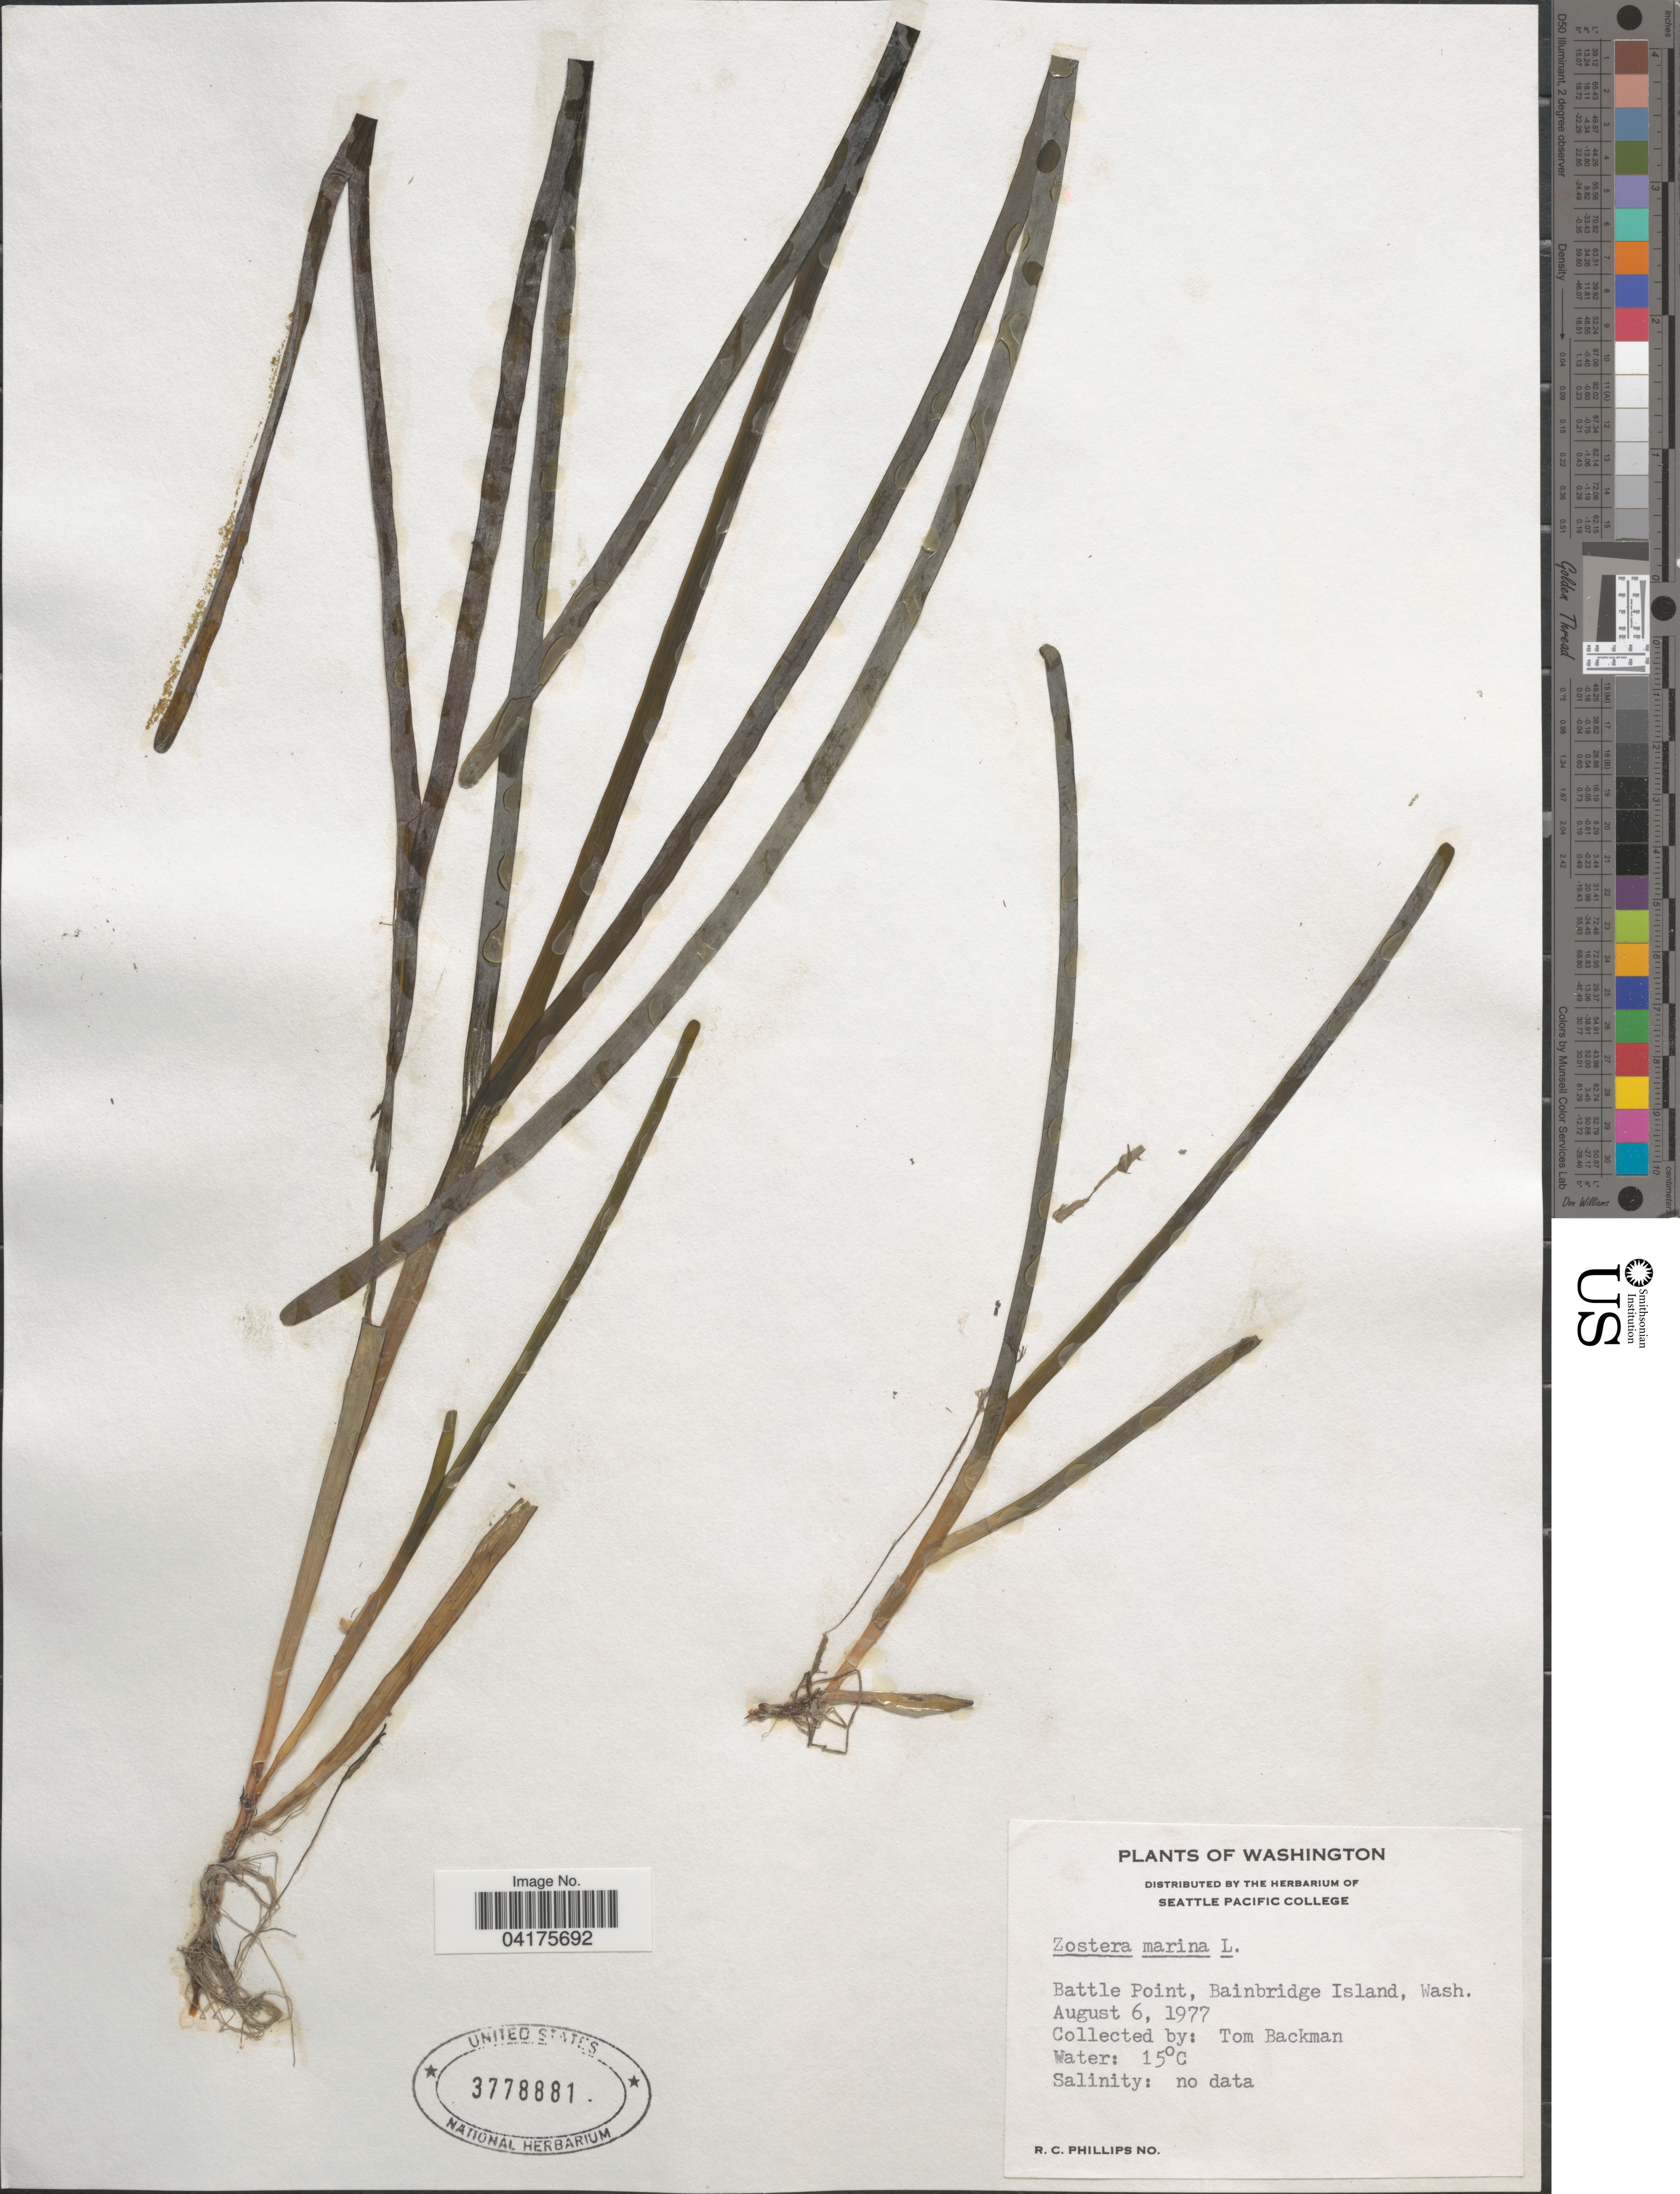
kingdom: Plantae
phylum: Tracheophyta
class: Liliopsida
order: Alismatales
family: Zosteraceae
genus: Zostera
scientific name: Zostera marina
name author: L.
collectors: T. Backman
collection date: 1977-08-06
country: United States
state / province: Washington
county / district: Kitsap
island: Bainbridge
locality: Battle Point, Bainbridge Island.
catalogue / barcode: US 3778881